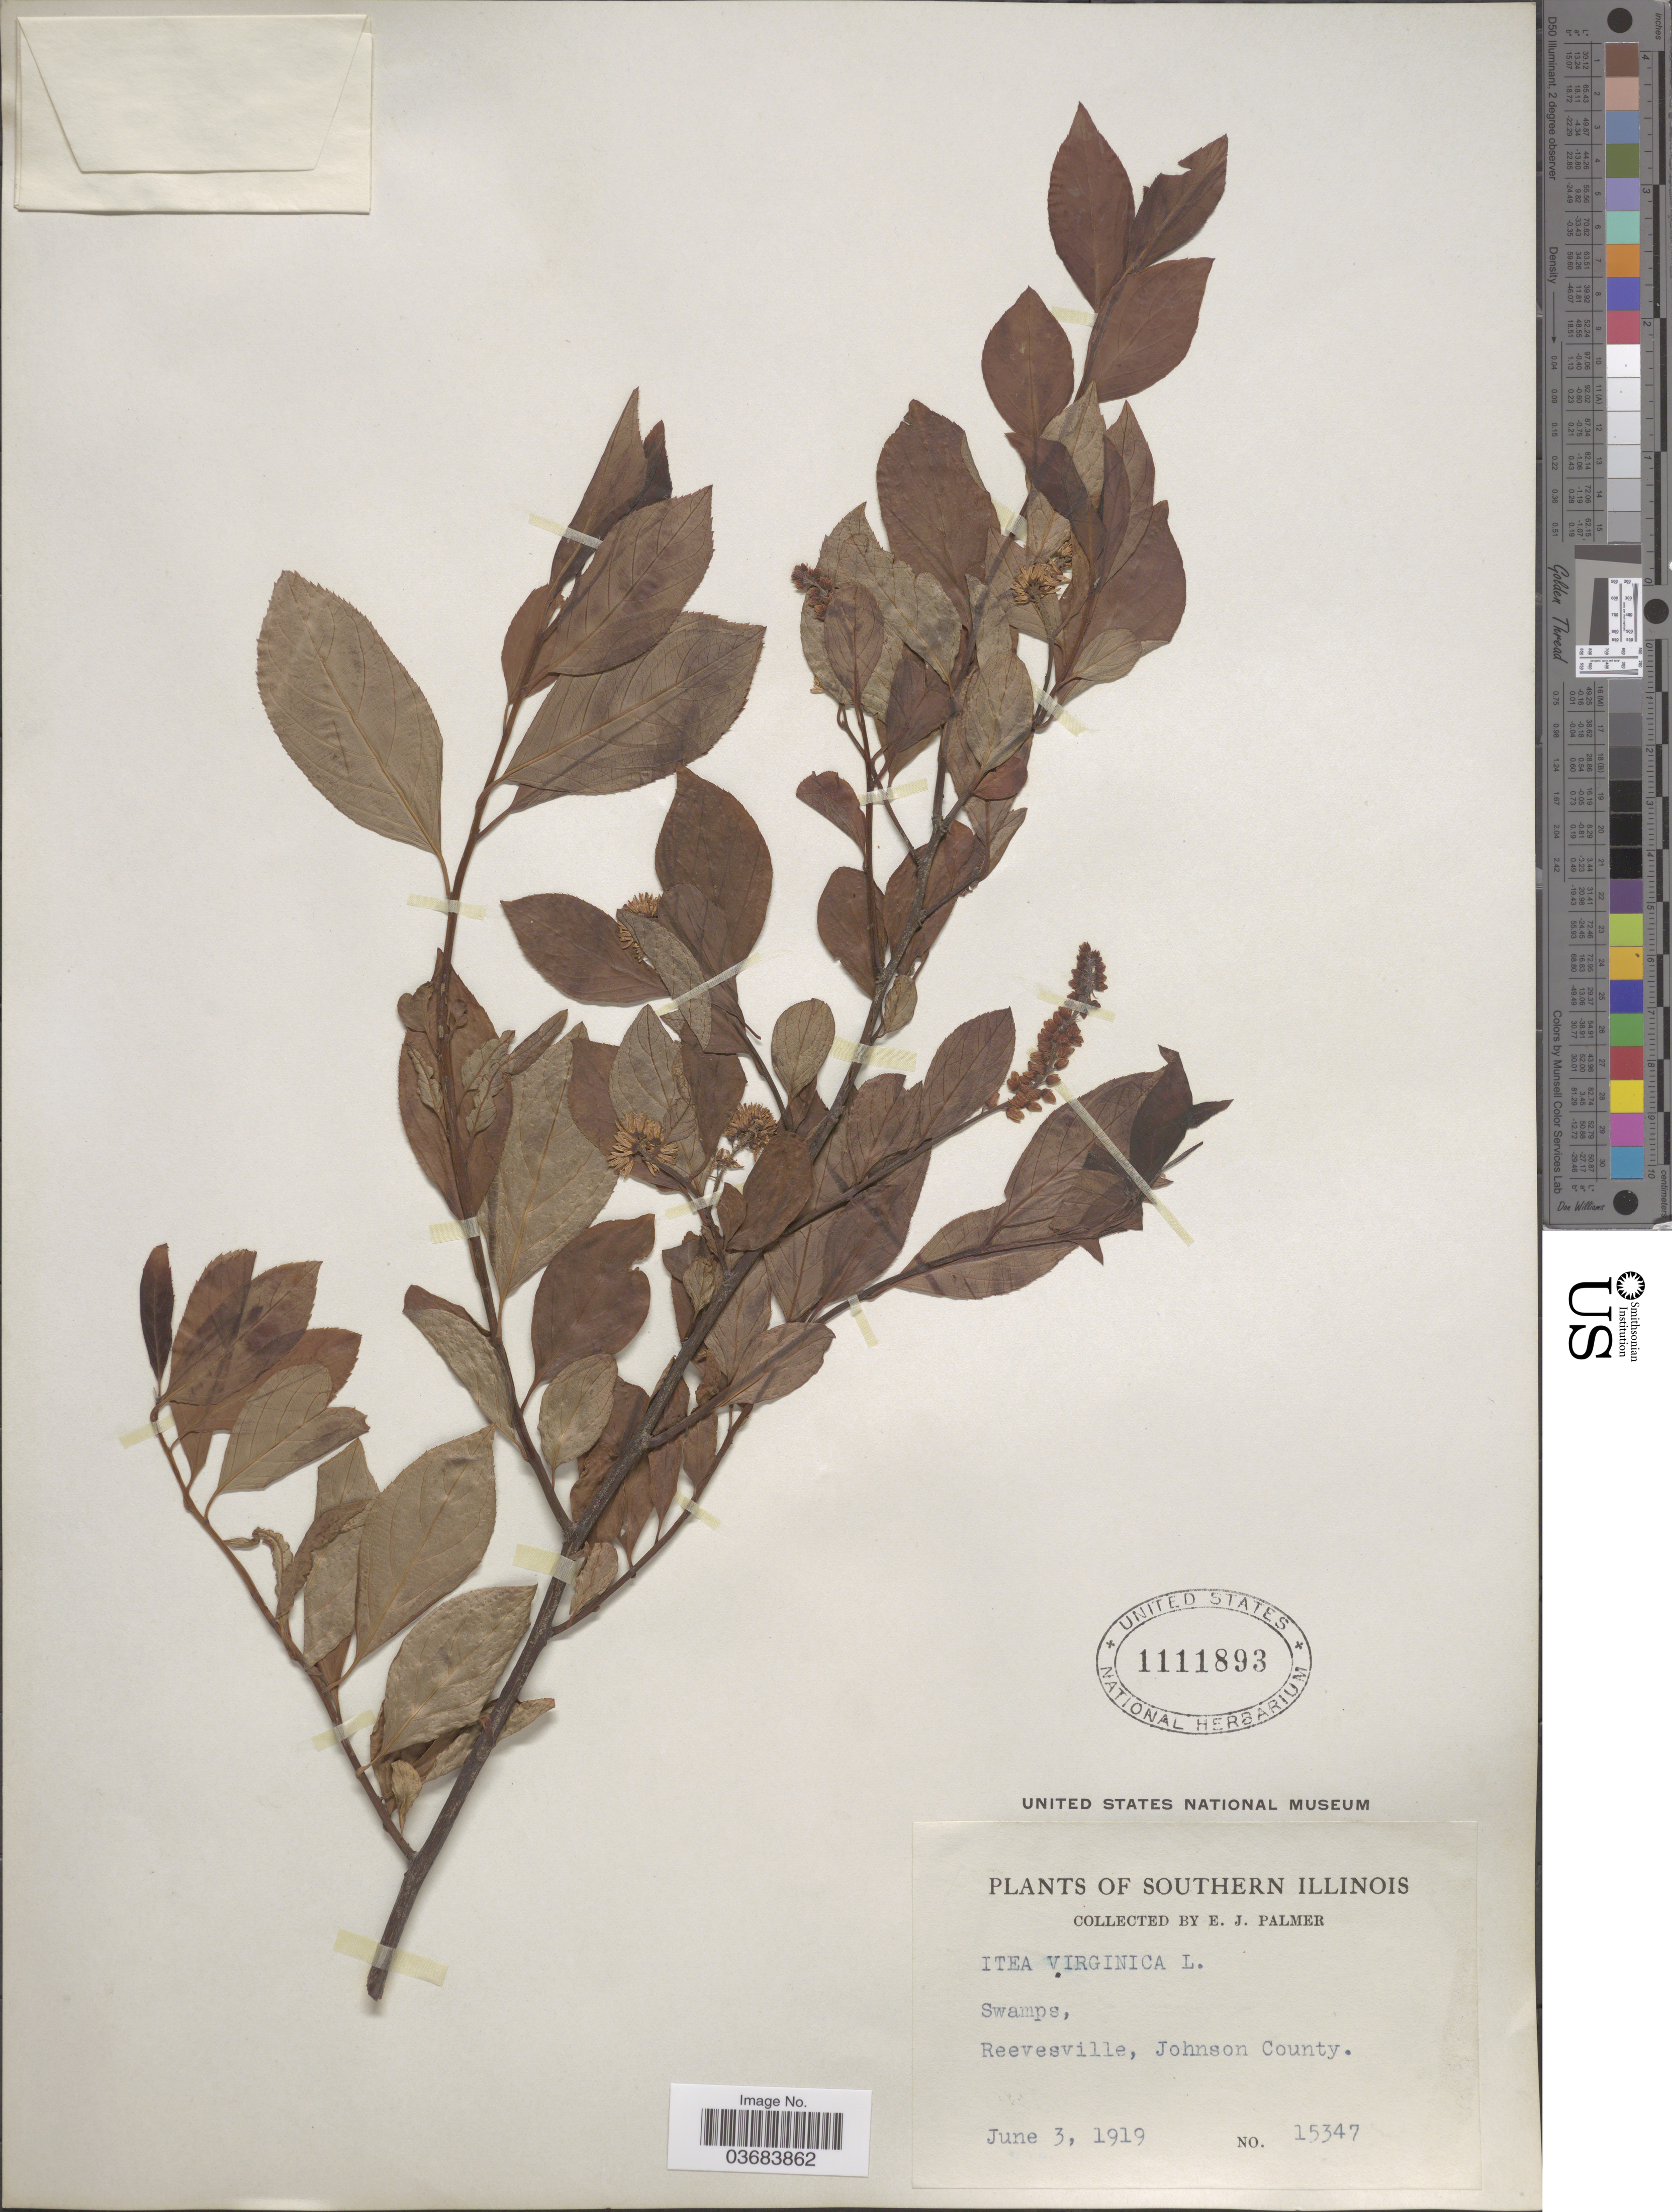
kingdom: Plantae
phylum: Tracheophyta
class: Magnoliopsida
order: Saxifragales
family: Iteaceae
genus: Itea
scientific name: Itea virginica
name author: L.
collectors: E. J. Palmer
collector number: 15347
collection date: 1919-06-03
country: United States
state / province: Illinois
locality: Southern Illinois. Reevesville, Johnson County.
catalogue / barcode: US 1111893